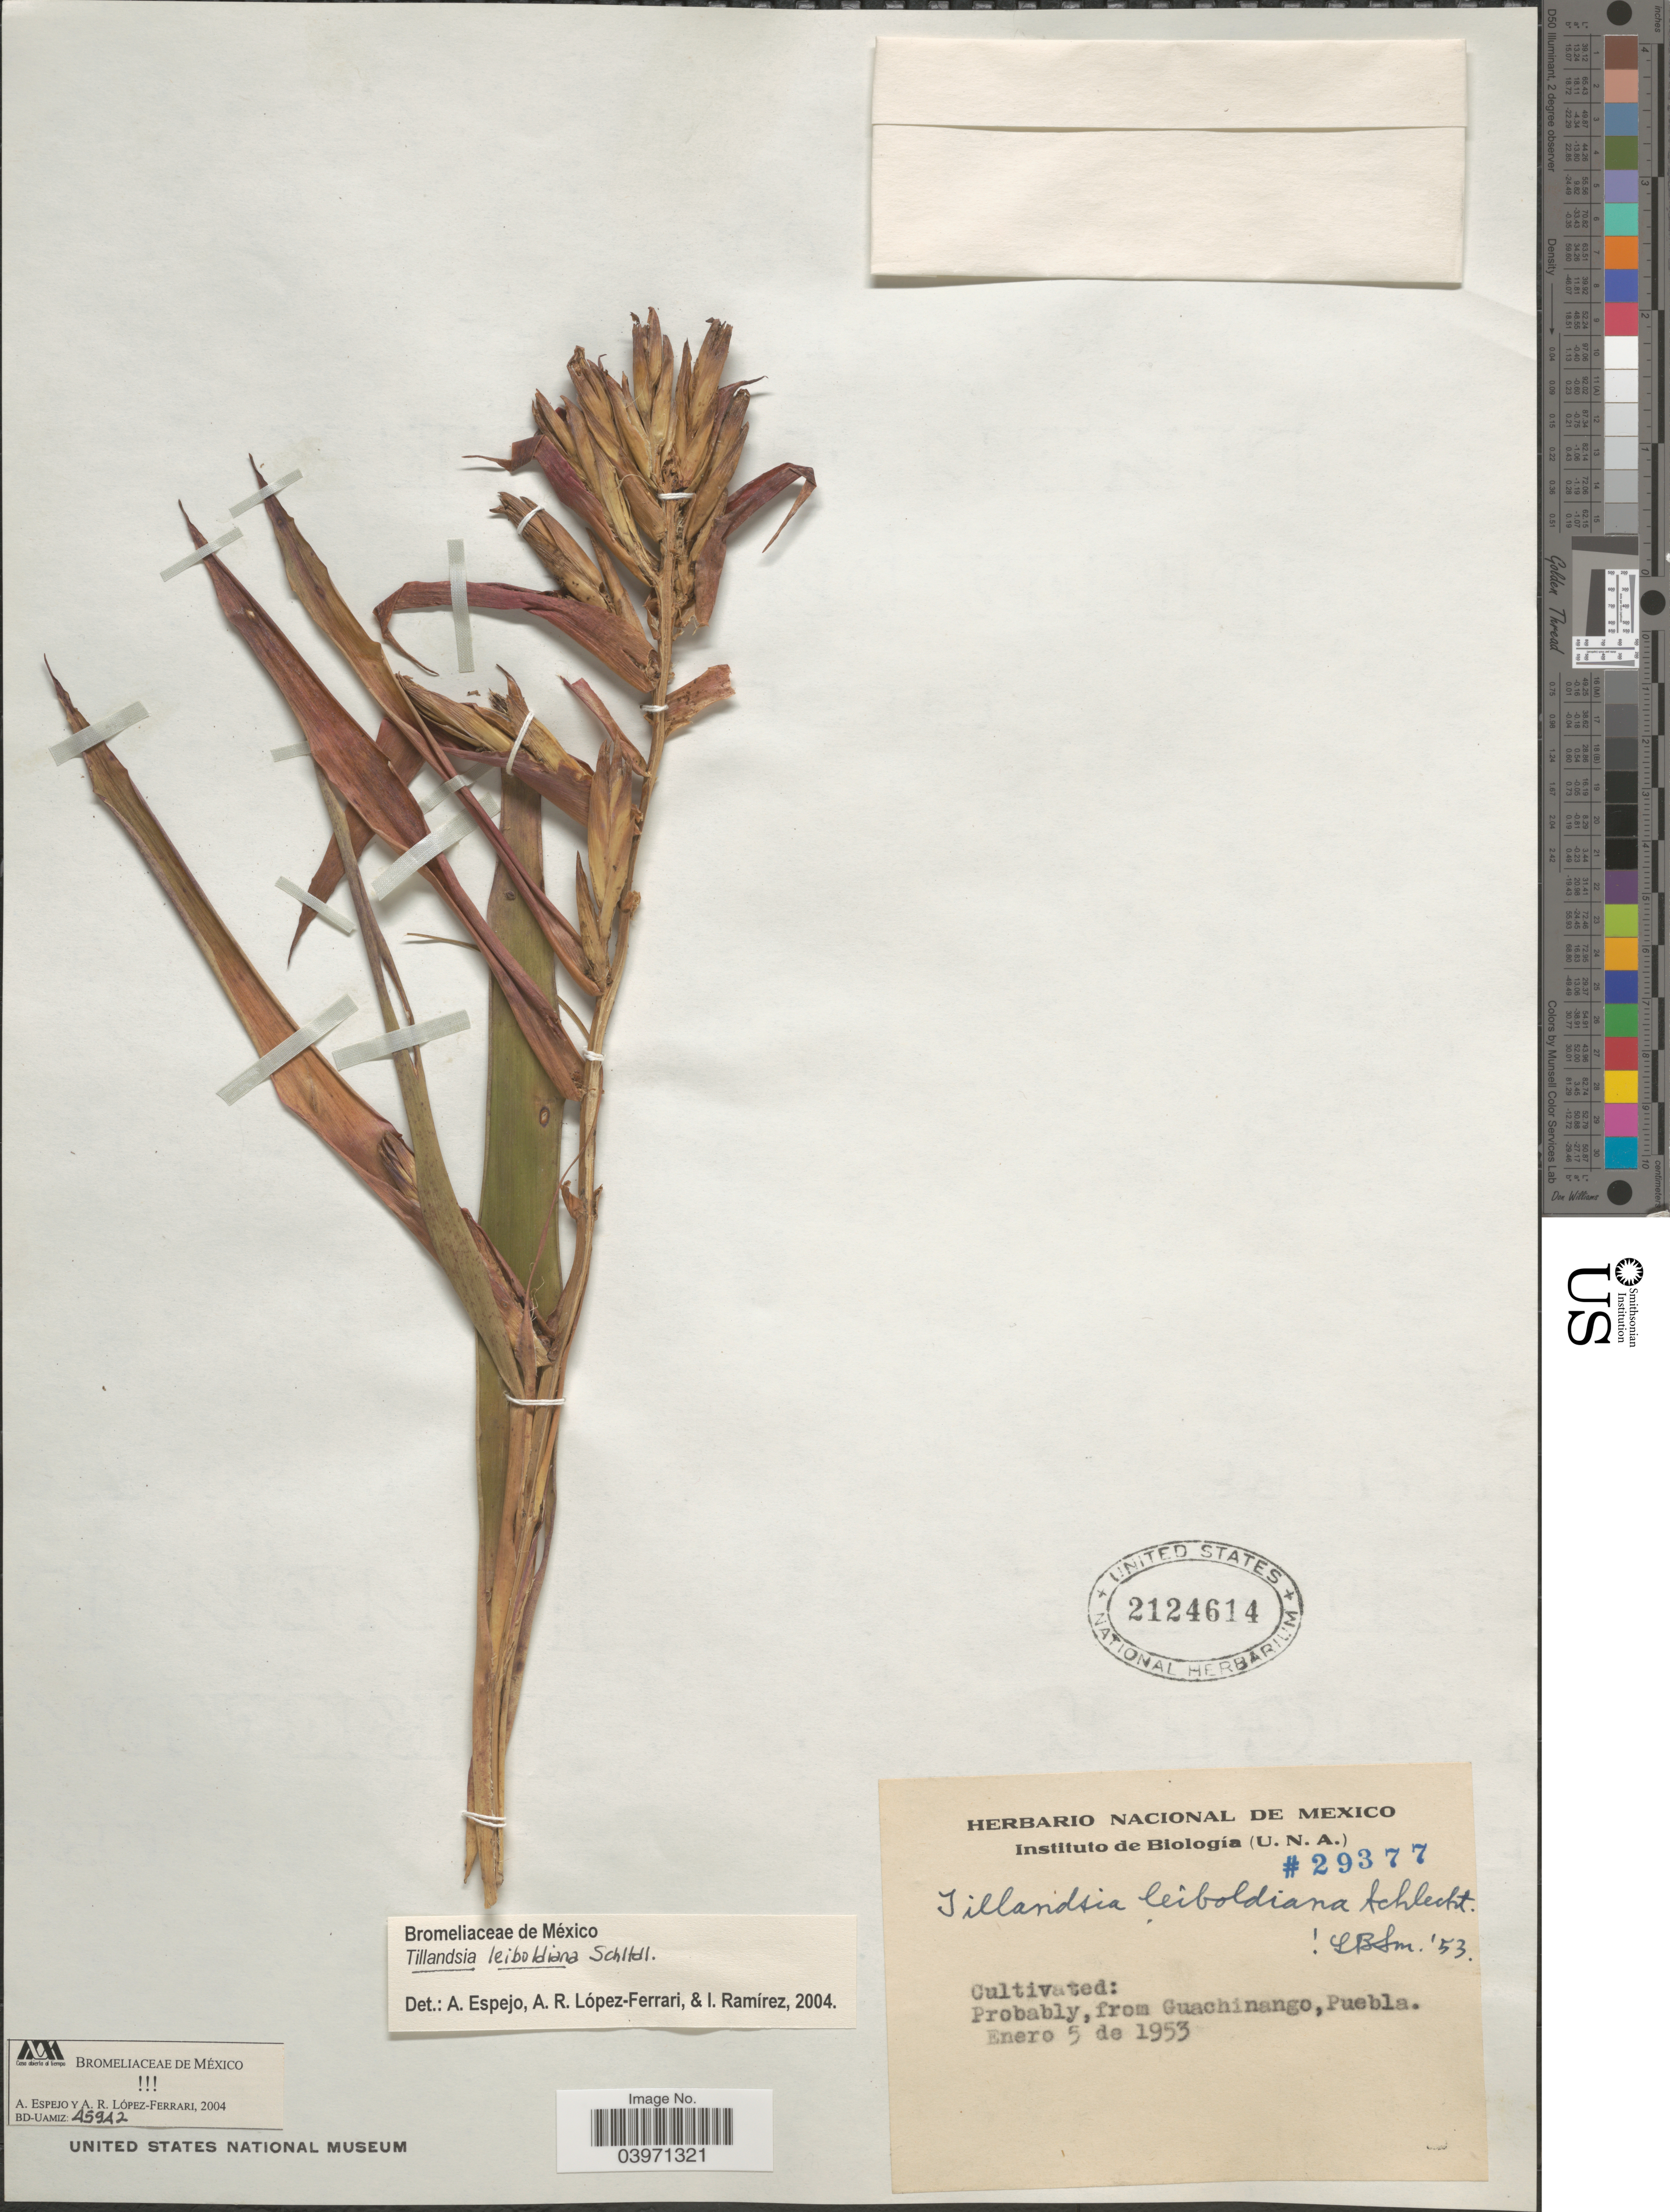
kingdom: Plantae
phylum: Tracheophyta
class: Liliopsida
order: Poales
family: Bromeliaceae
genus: Tillandsia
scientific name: Tillandsia leiboldiana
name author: Schltdl.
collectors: Ex herb. Nacional de Mexico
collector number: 29377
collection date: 1953-01-05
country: Mexico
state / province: Puebla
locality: Guachinango [unsure placement]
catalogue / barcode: US 2124614